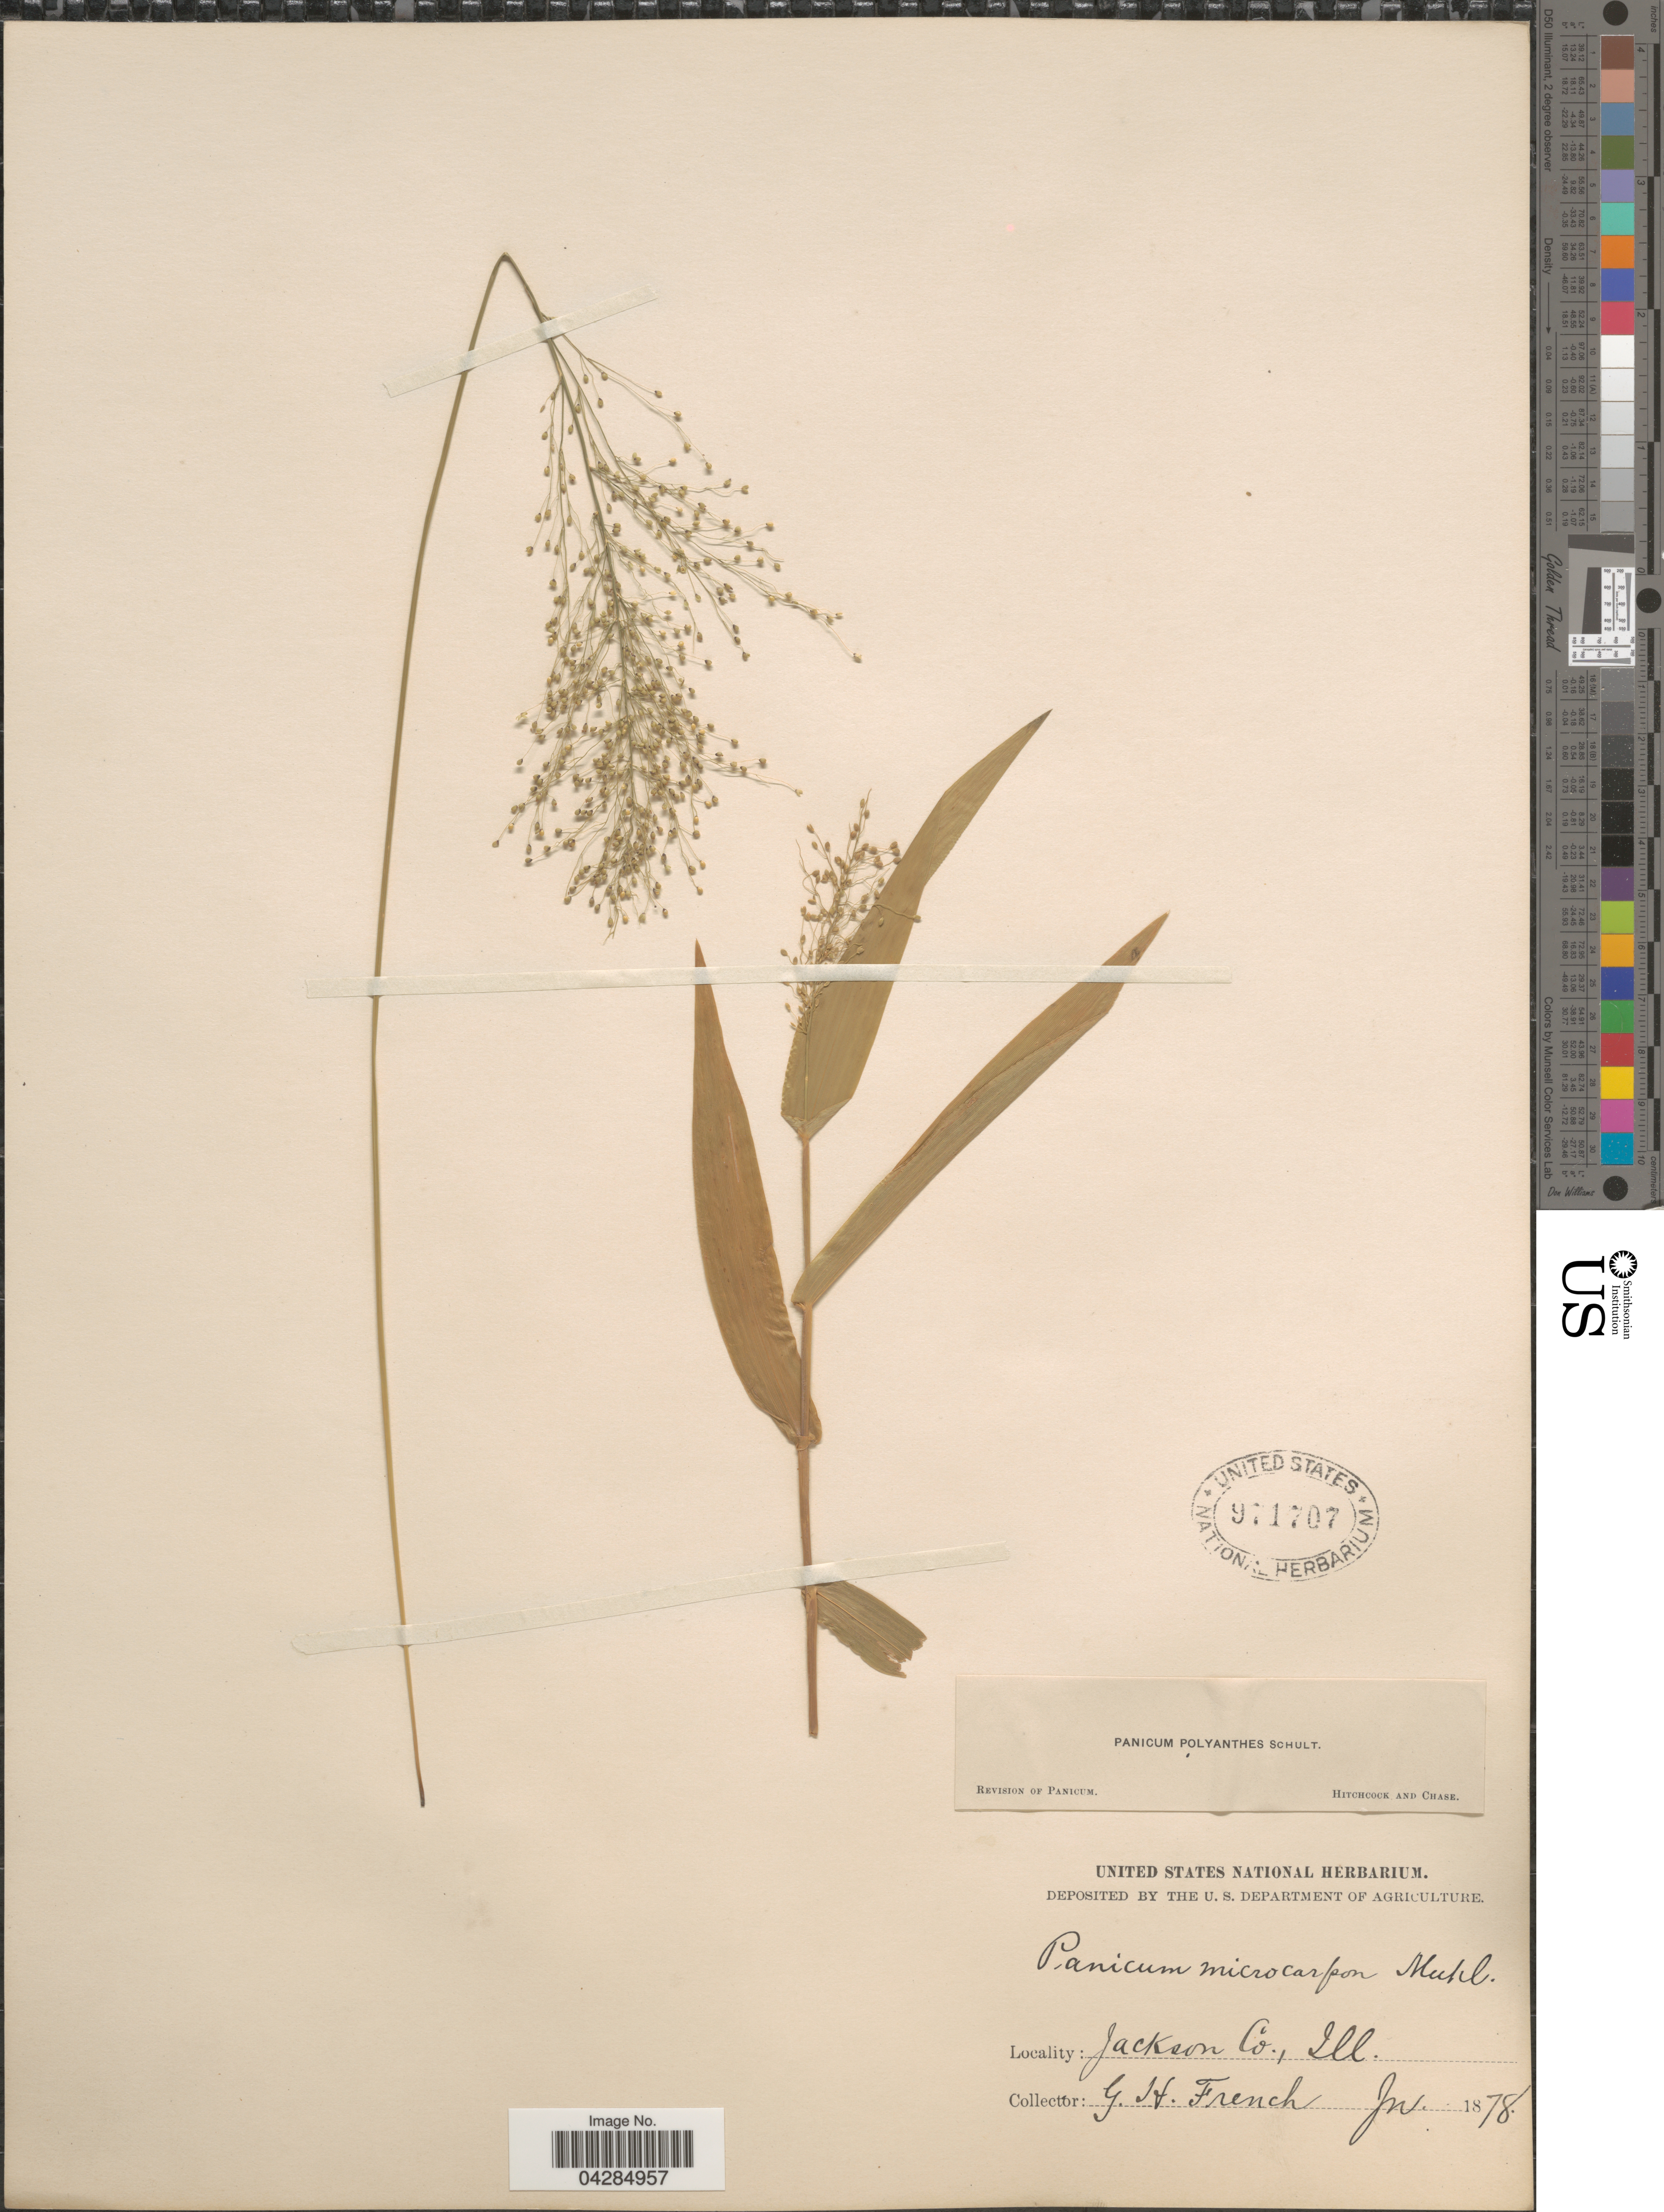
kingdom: Plantae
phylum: Tracheophyta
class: Liliopsida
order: Poales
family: Poaceae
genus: Dichanthelium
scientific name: Dichanthelium portoricense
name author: (Desv. ex Ham.) B.F. Hansen & Wunderlin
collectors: G. H. French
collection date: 1878-06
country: United States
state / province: Illinois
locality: Jackson Co.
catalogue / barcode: US 971707